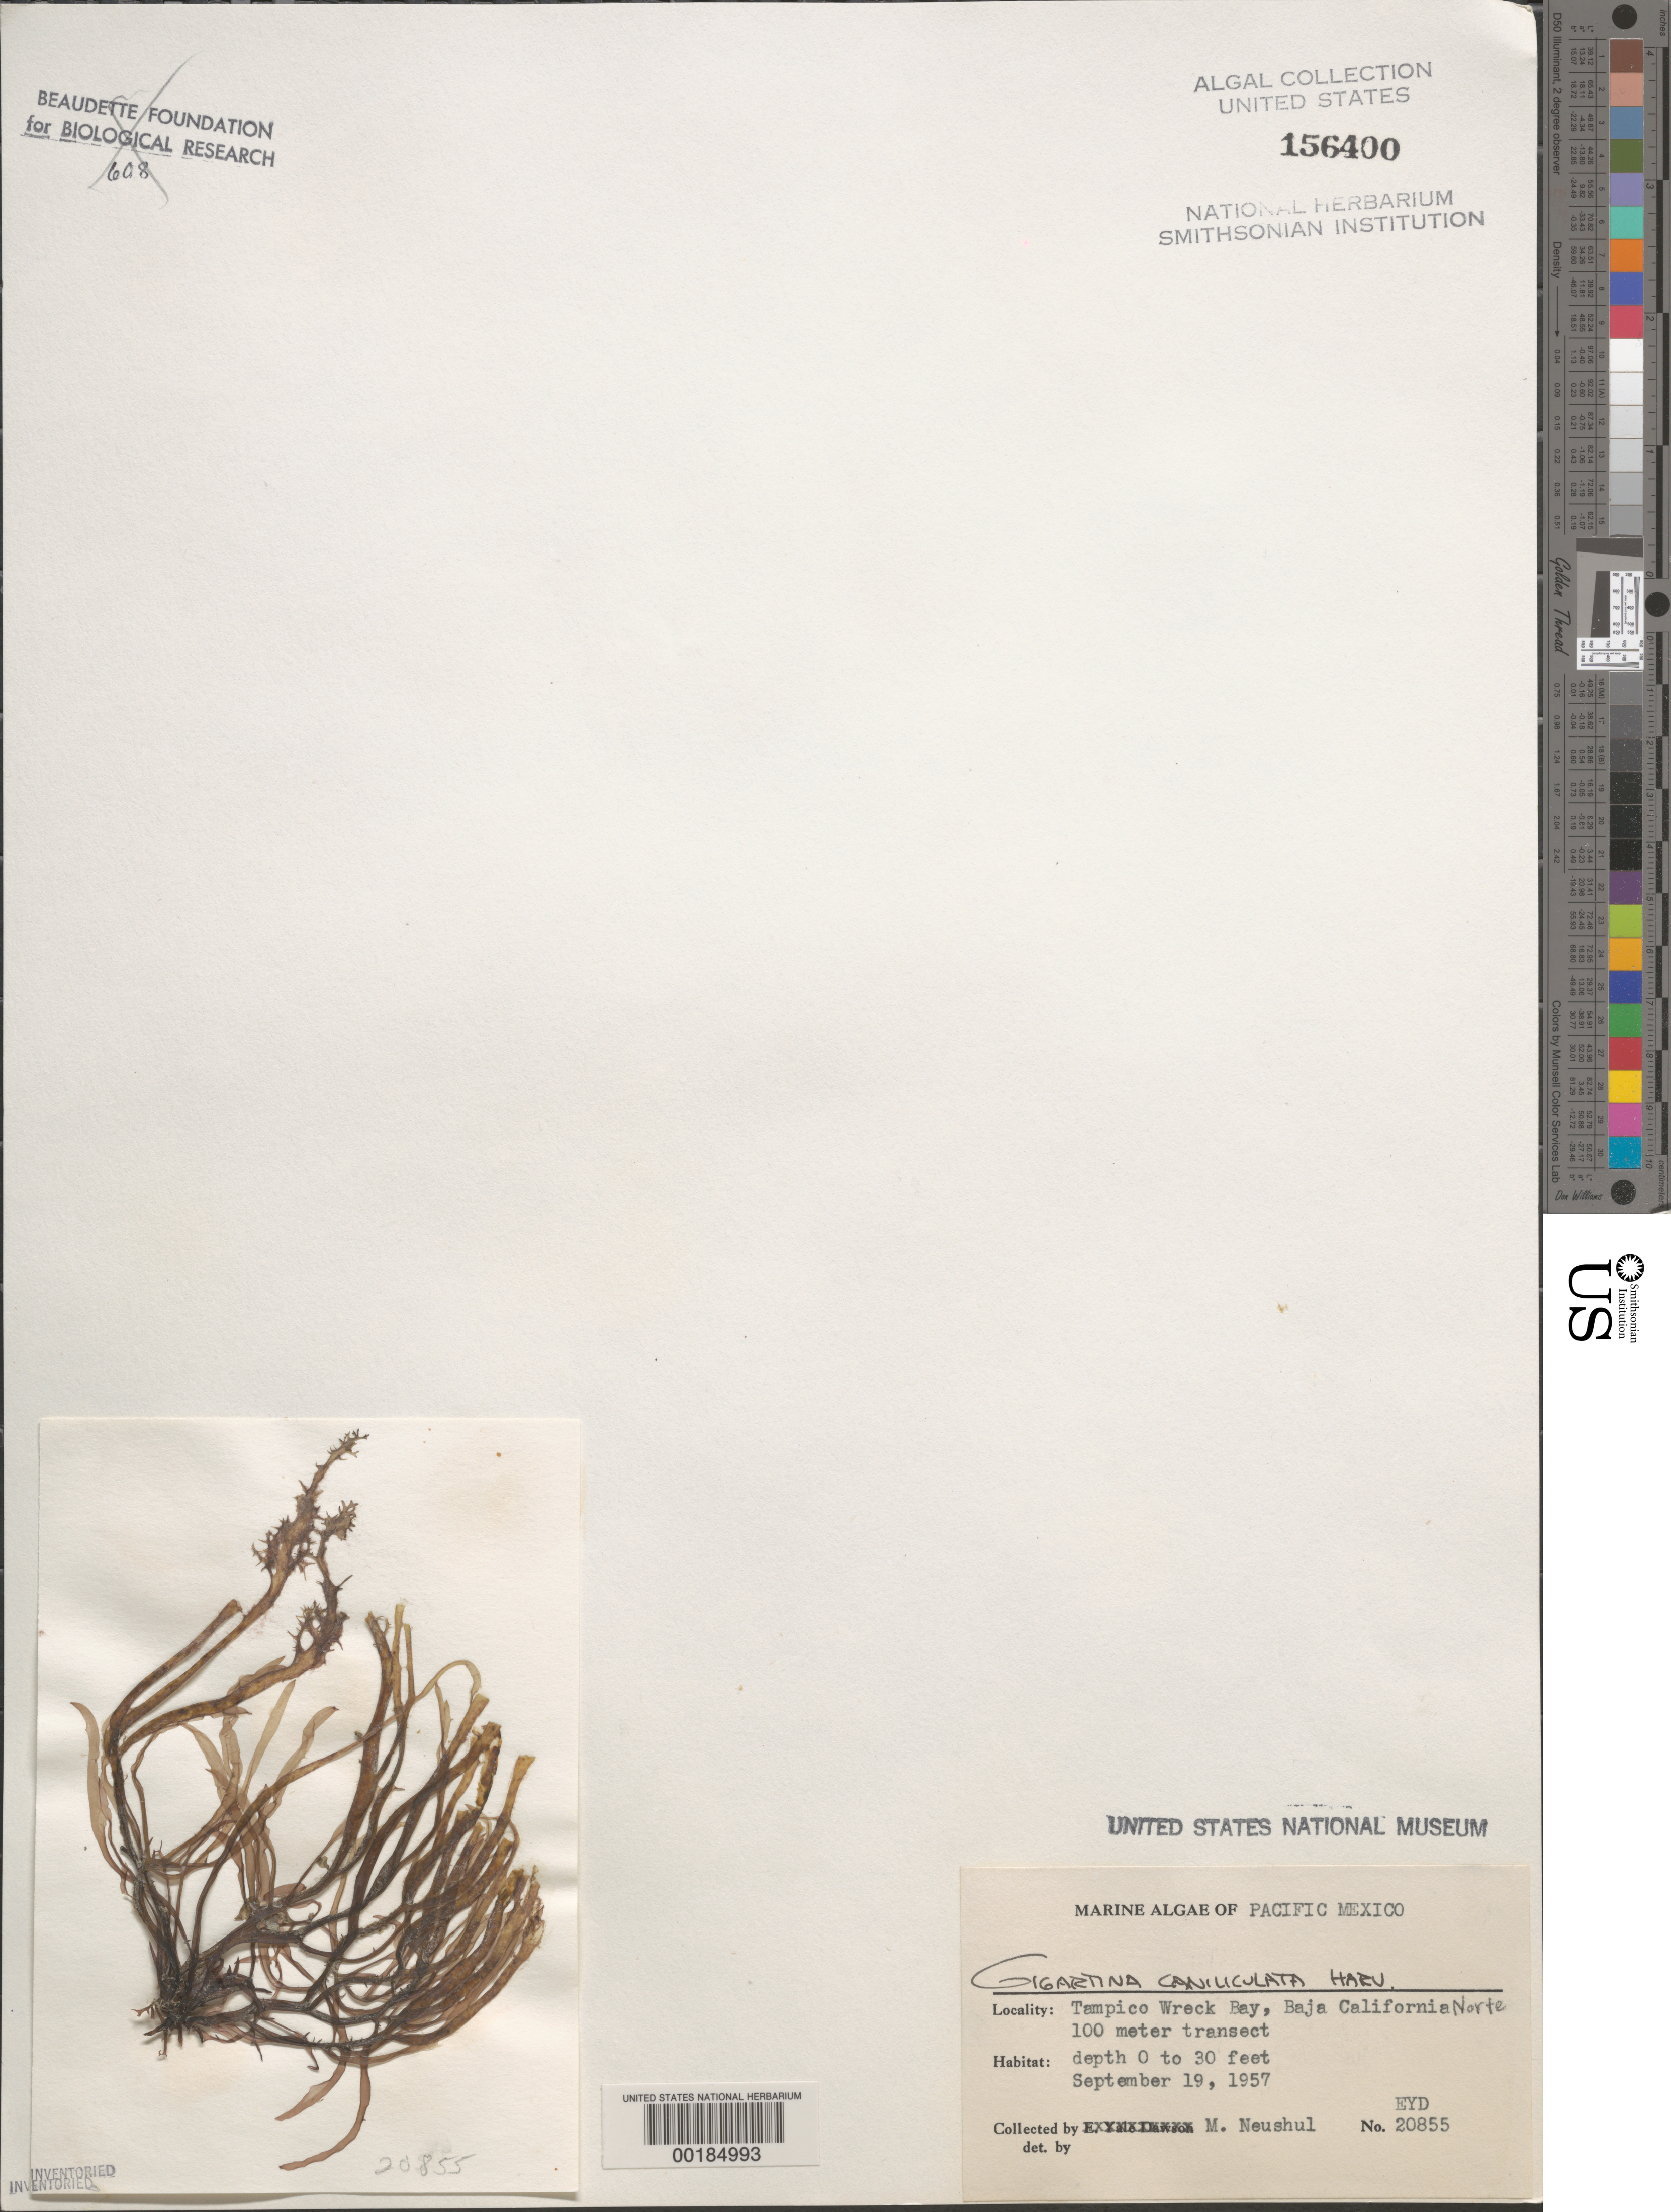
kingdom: Plantae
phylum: Rhodophyta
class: Florideophyceae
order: Gigartinales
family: Gigartinaceae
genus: Chondracanthus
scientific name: Chondracanthus canaliculatus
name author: (Harv.) Guiry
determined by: Algae name updating Project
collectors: M. Neushul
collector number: EYD 20855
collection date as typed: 19 Sep 1957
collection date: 1957-09-19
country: Mexico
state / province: Baja California Norte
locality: Tampico Wreck Bay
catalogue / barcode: US 156400